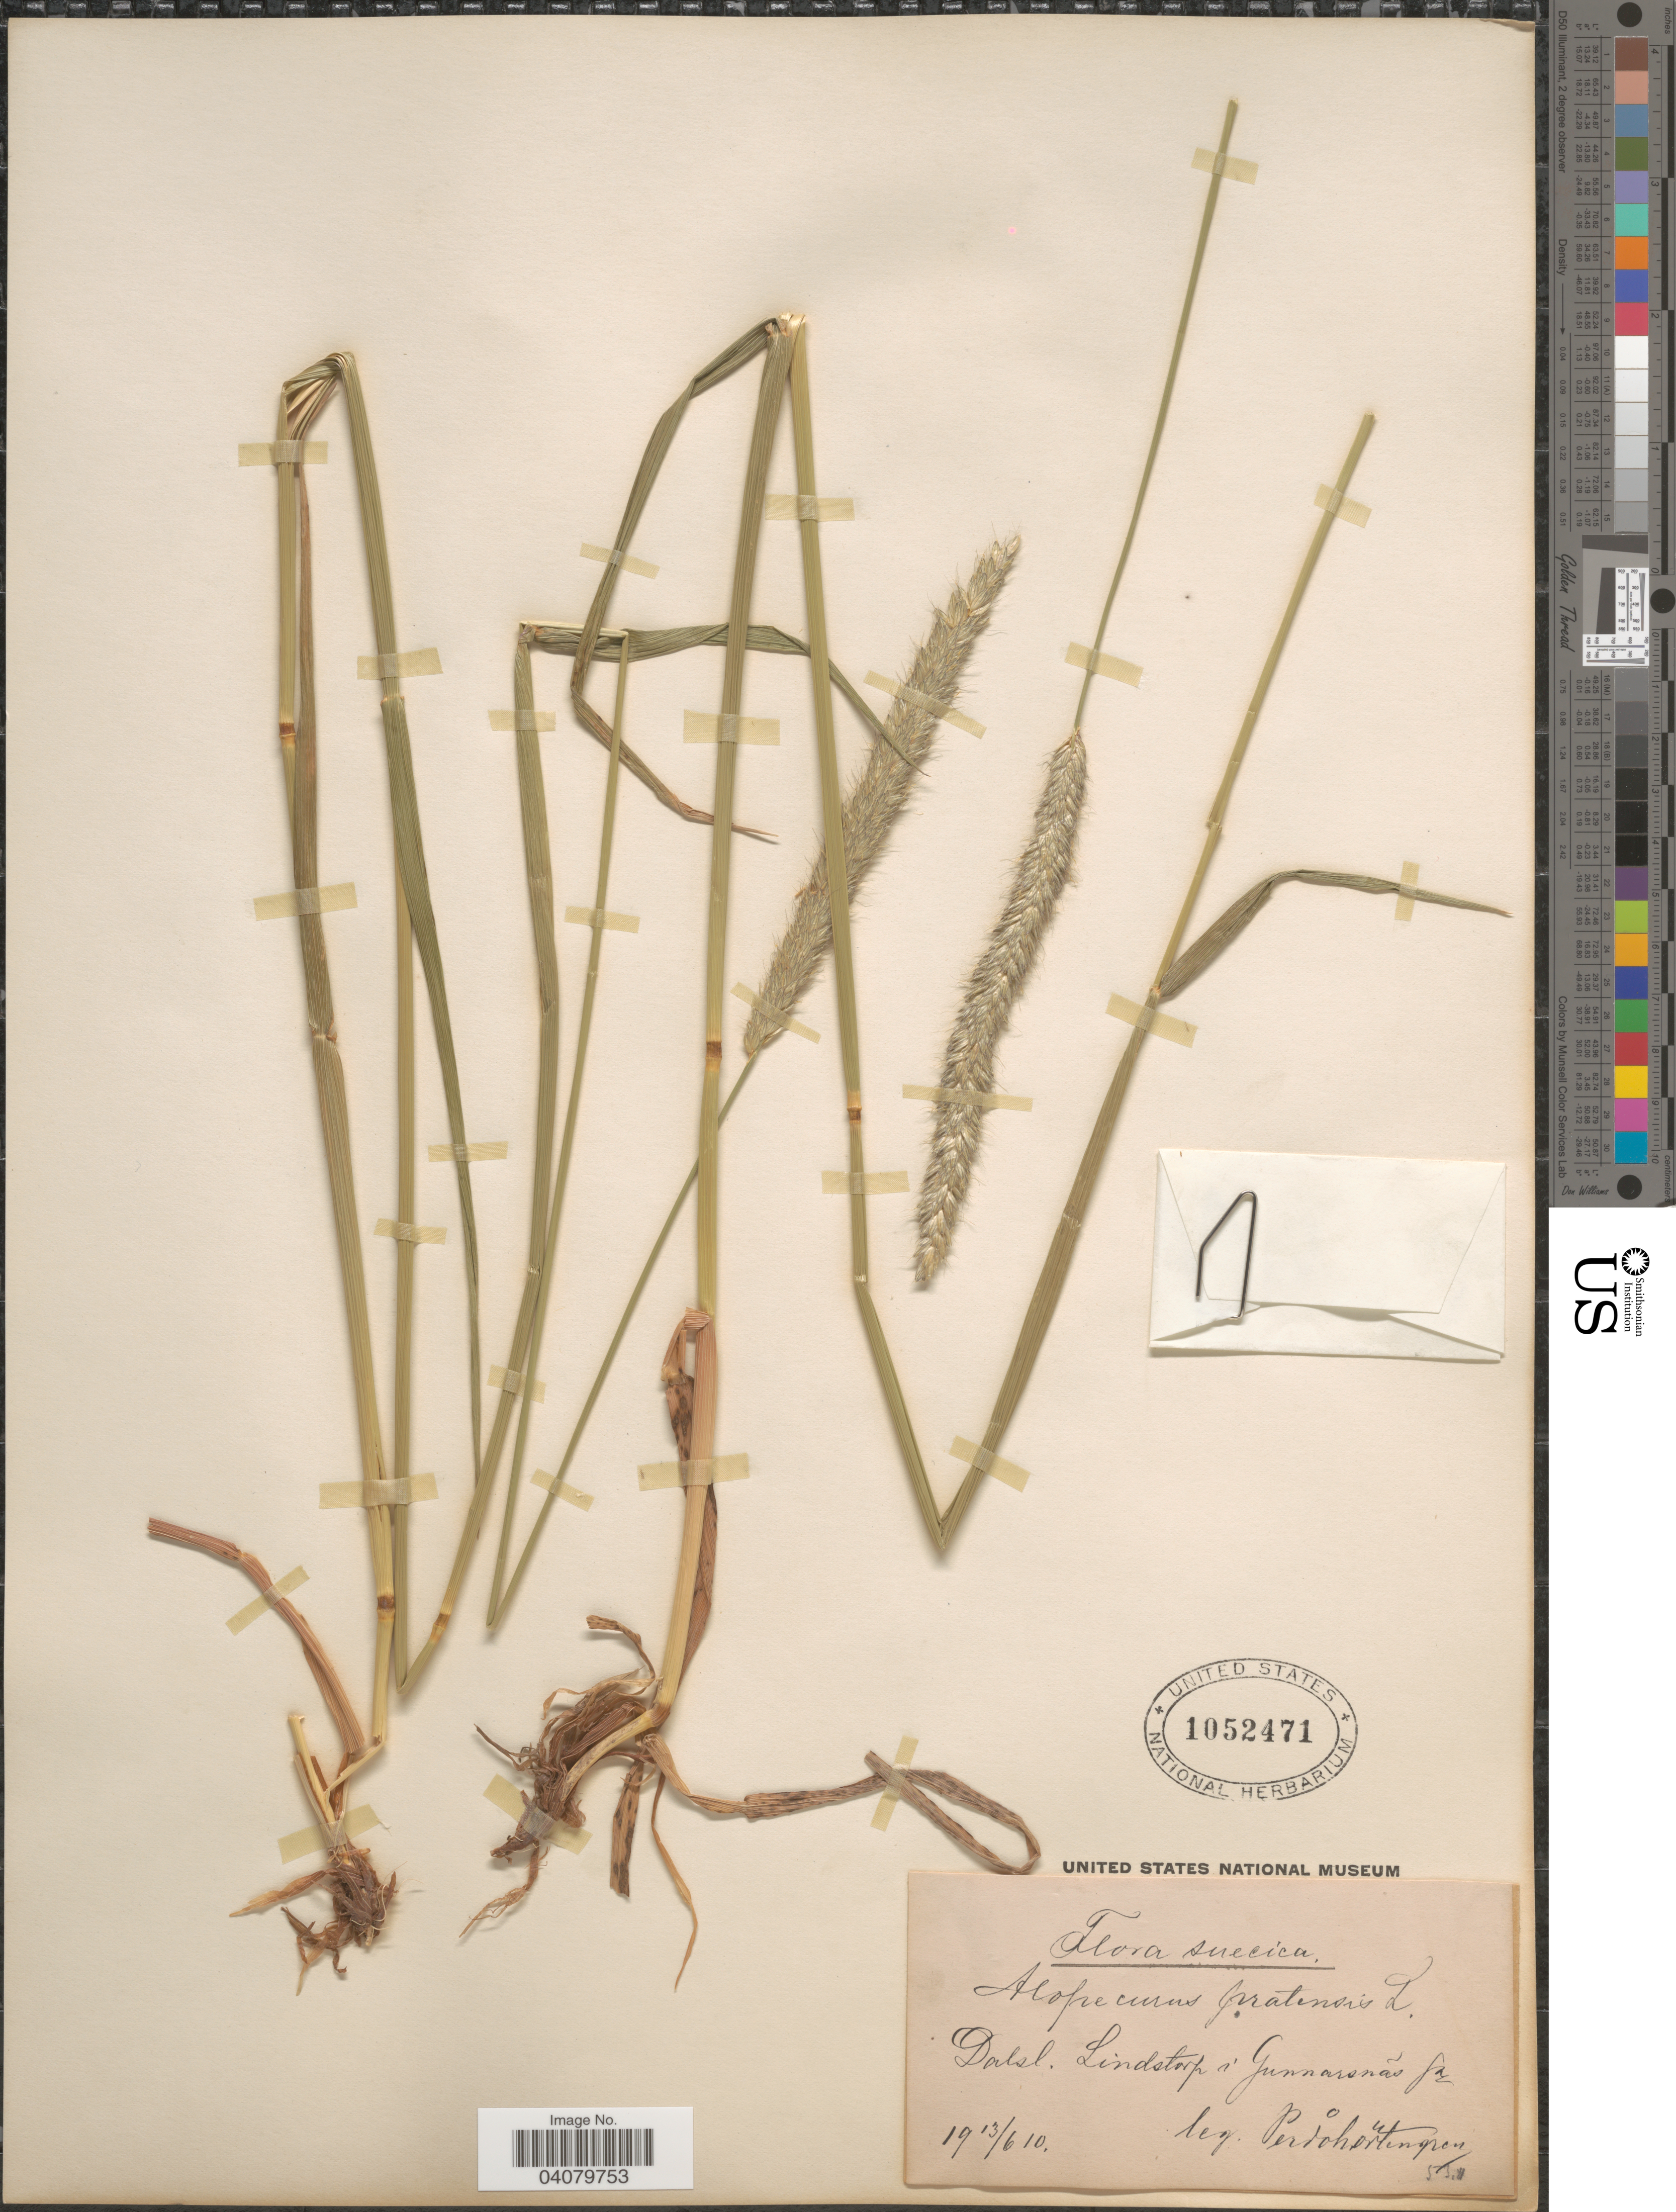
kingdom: Plantae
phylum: Tracheophyta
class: Liliopsida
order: Poales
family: Poaceae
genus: Alopecurus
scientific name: Alopecurus pratensis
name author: L.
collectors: Perdohortengren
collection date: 1910-06-13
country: Sweden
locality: Suecica. Dalsl. Lindstorp i Gunnarsnäs.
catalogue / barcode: US 1052471